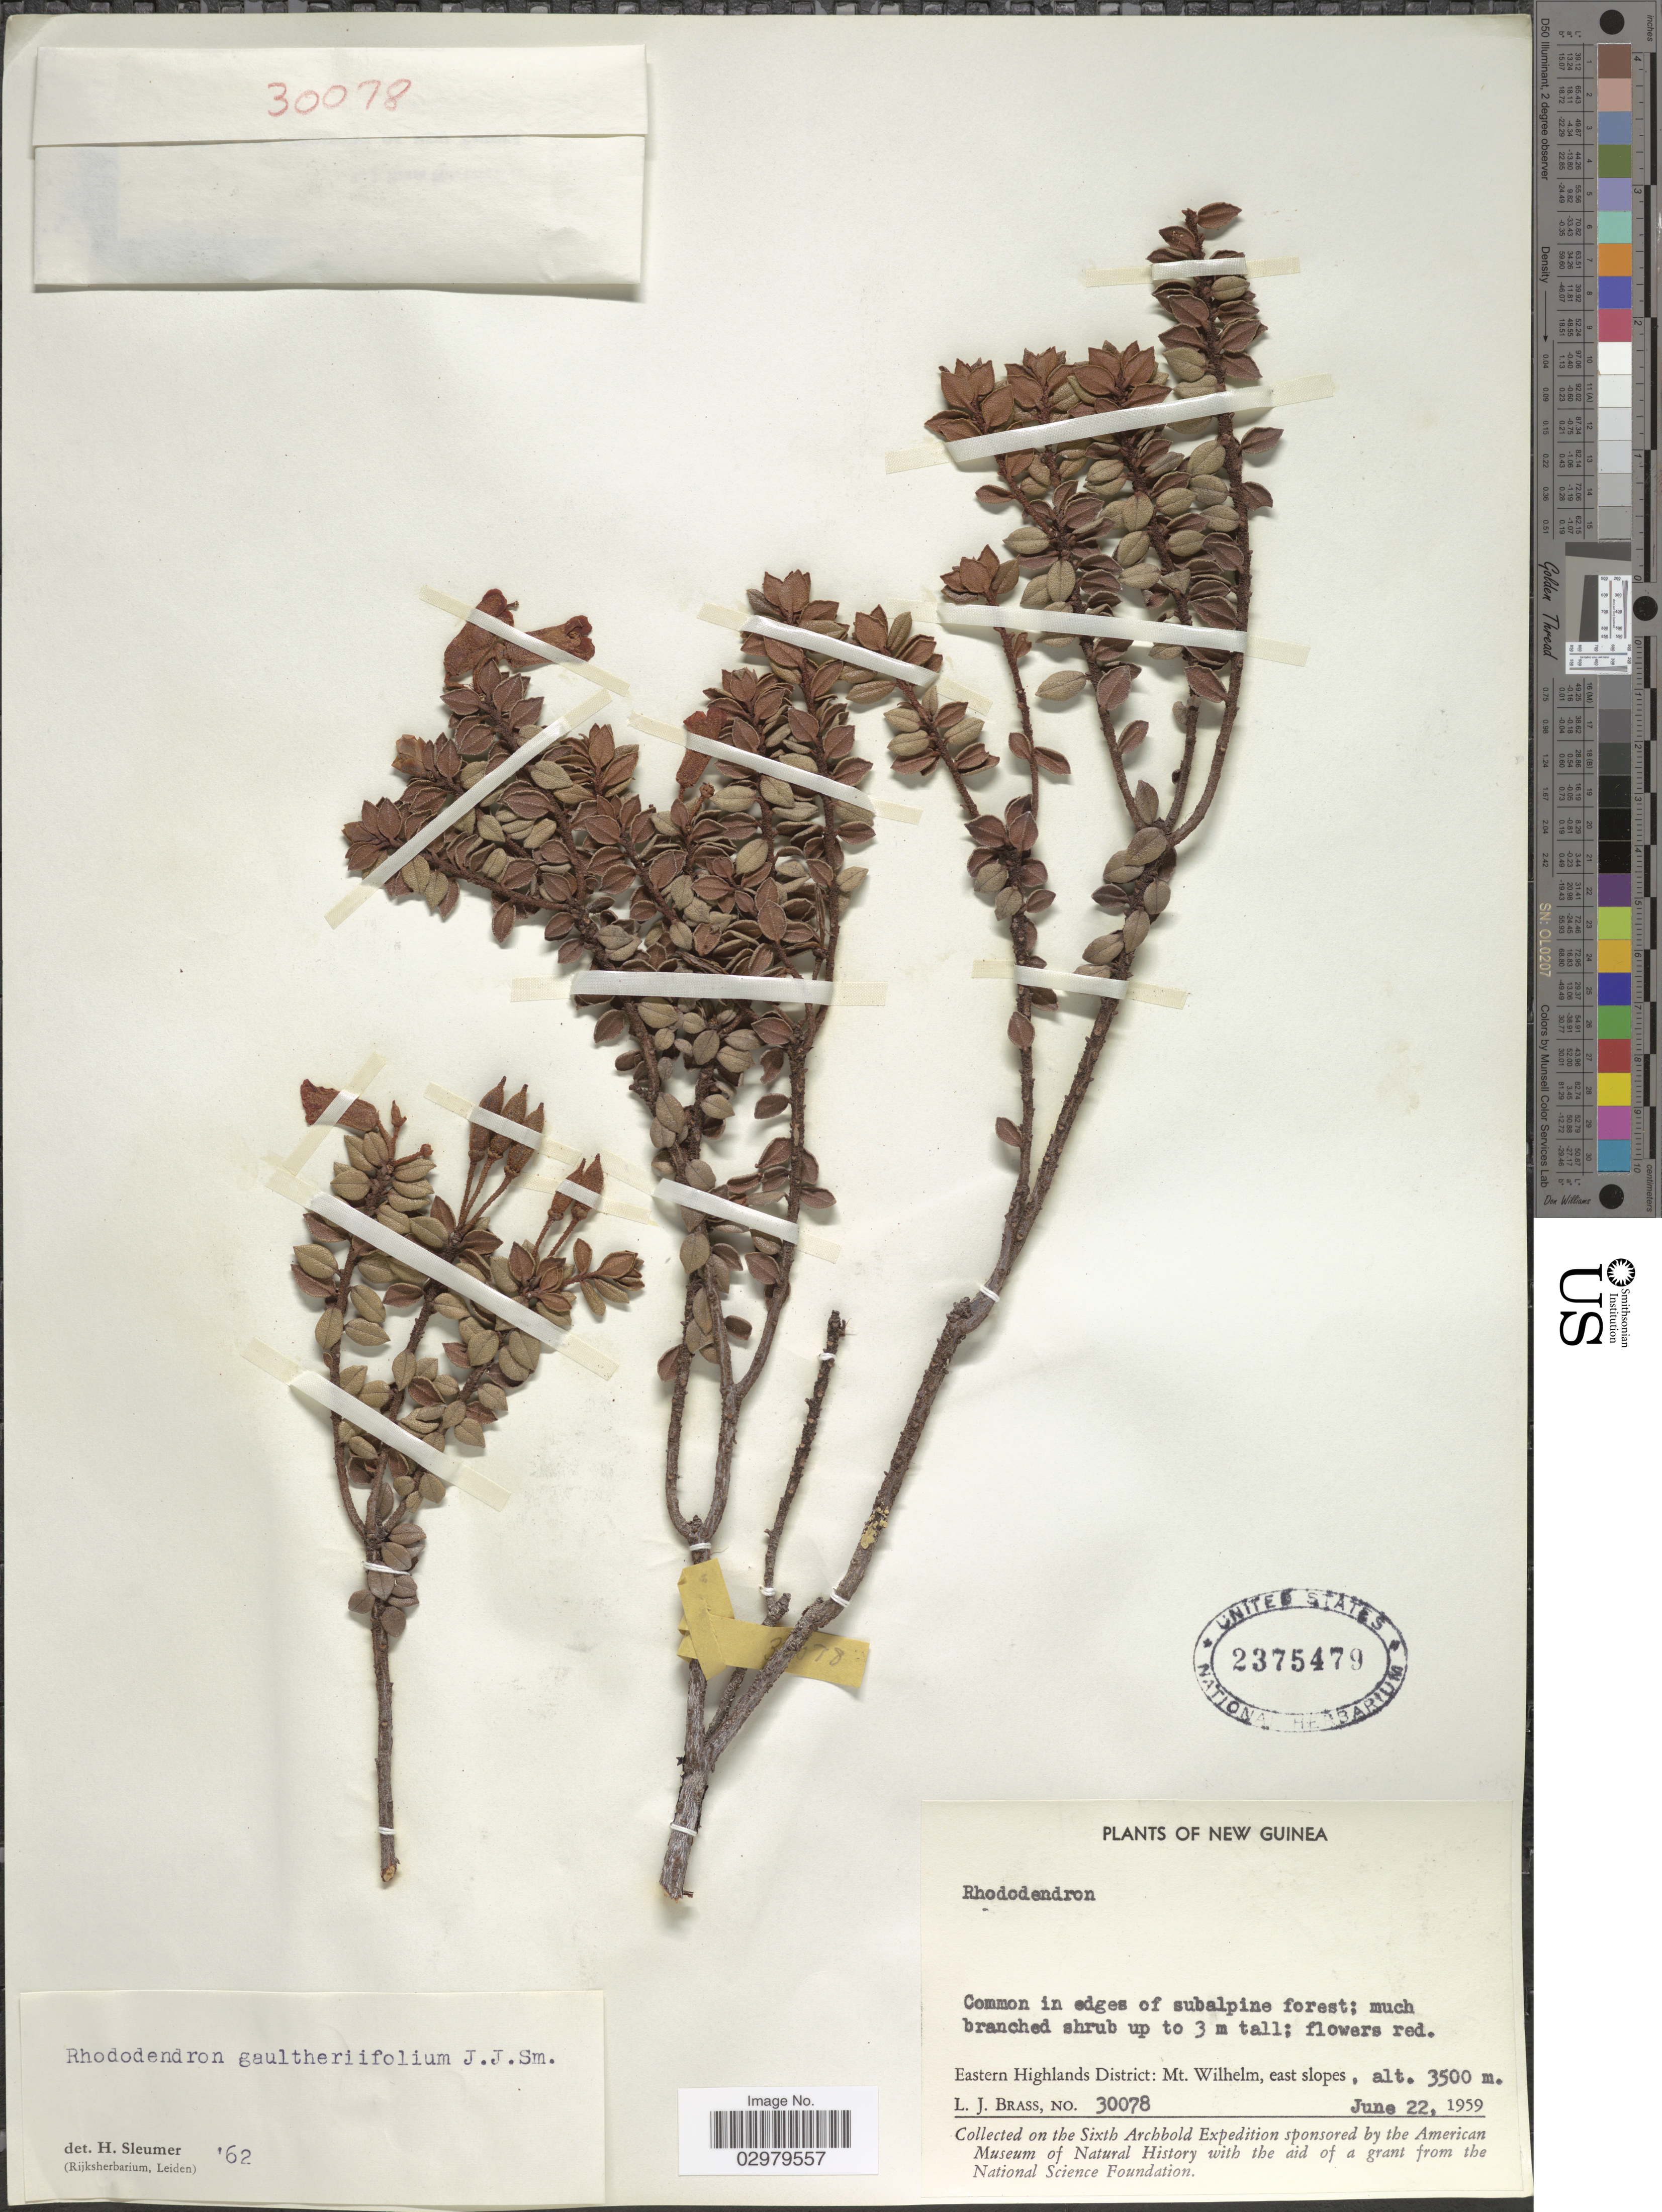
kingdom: Plantae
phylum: Tracheophyta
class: Magnoliopsida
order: Ericales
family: Ericaceae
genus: Rhododendron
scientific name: Rhododendron gaultheriifolium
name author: J.J. Sm.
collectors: L. J. Brass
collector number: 30078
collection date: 1959-06-22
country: Papua New Guinea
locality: New Guinea. Eastern Highlands District: Mt. Wilhelm, east slopes.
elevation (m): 3500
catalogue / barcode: US 2375479